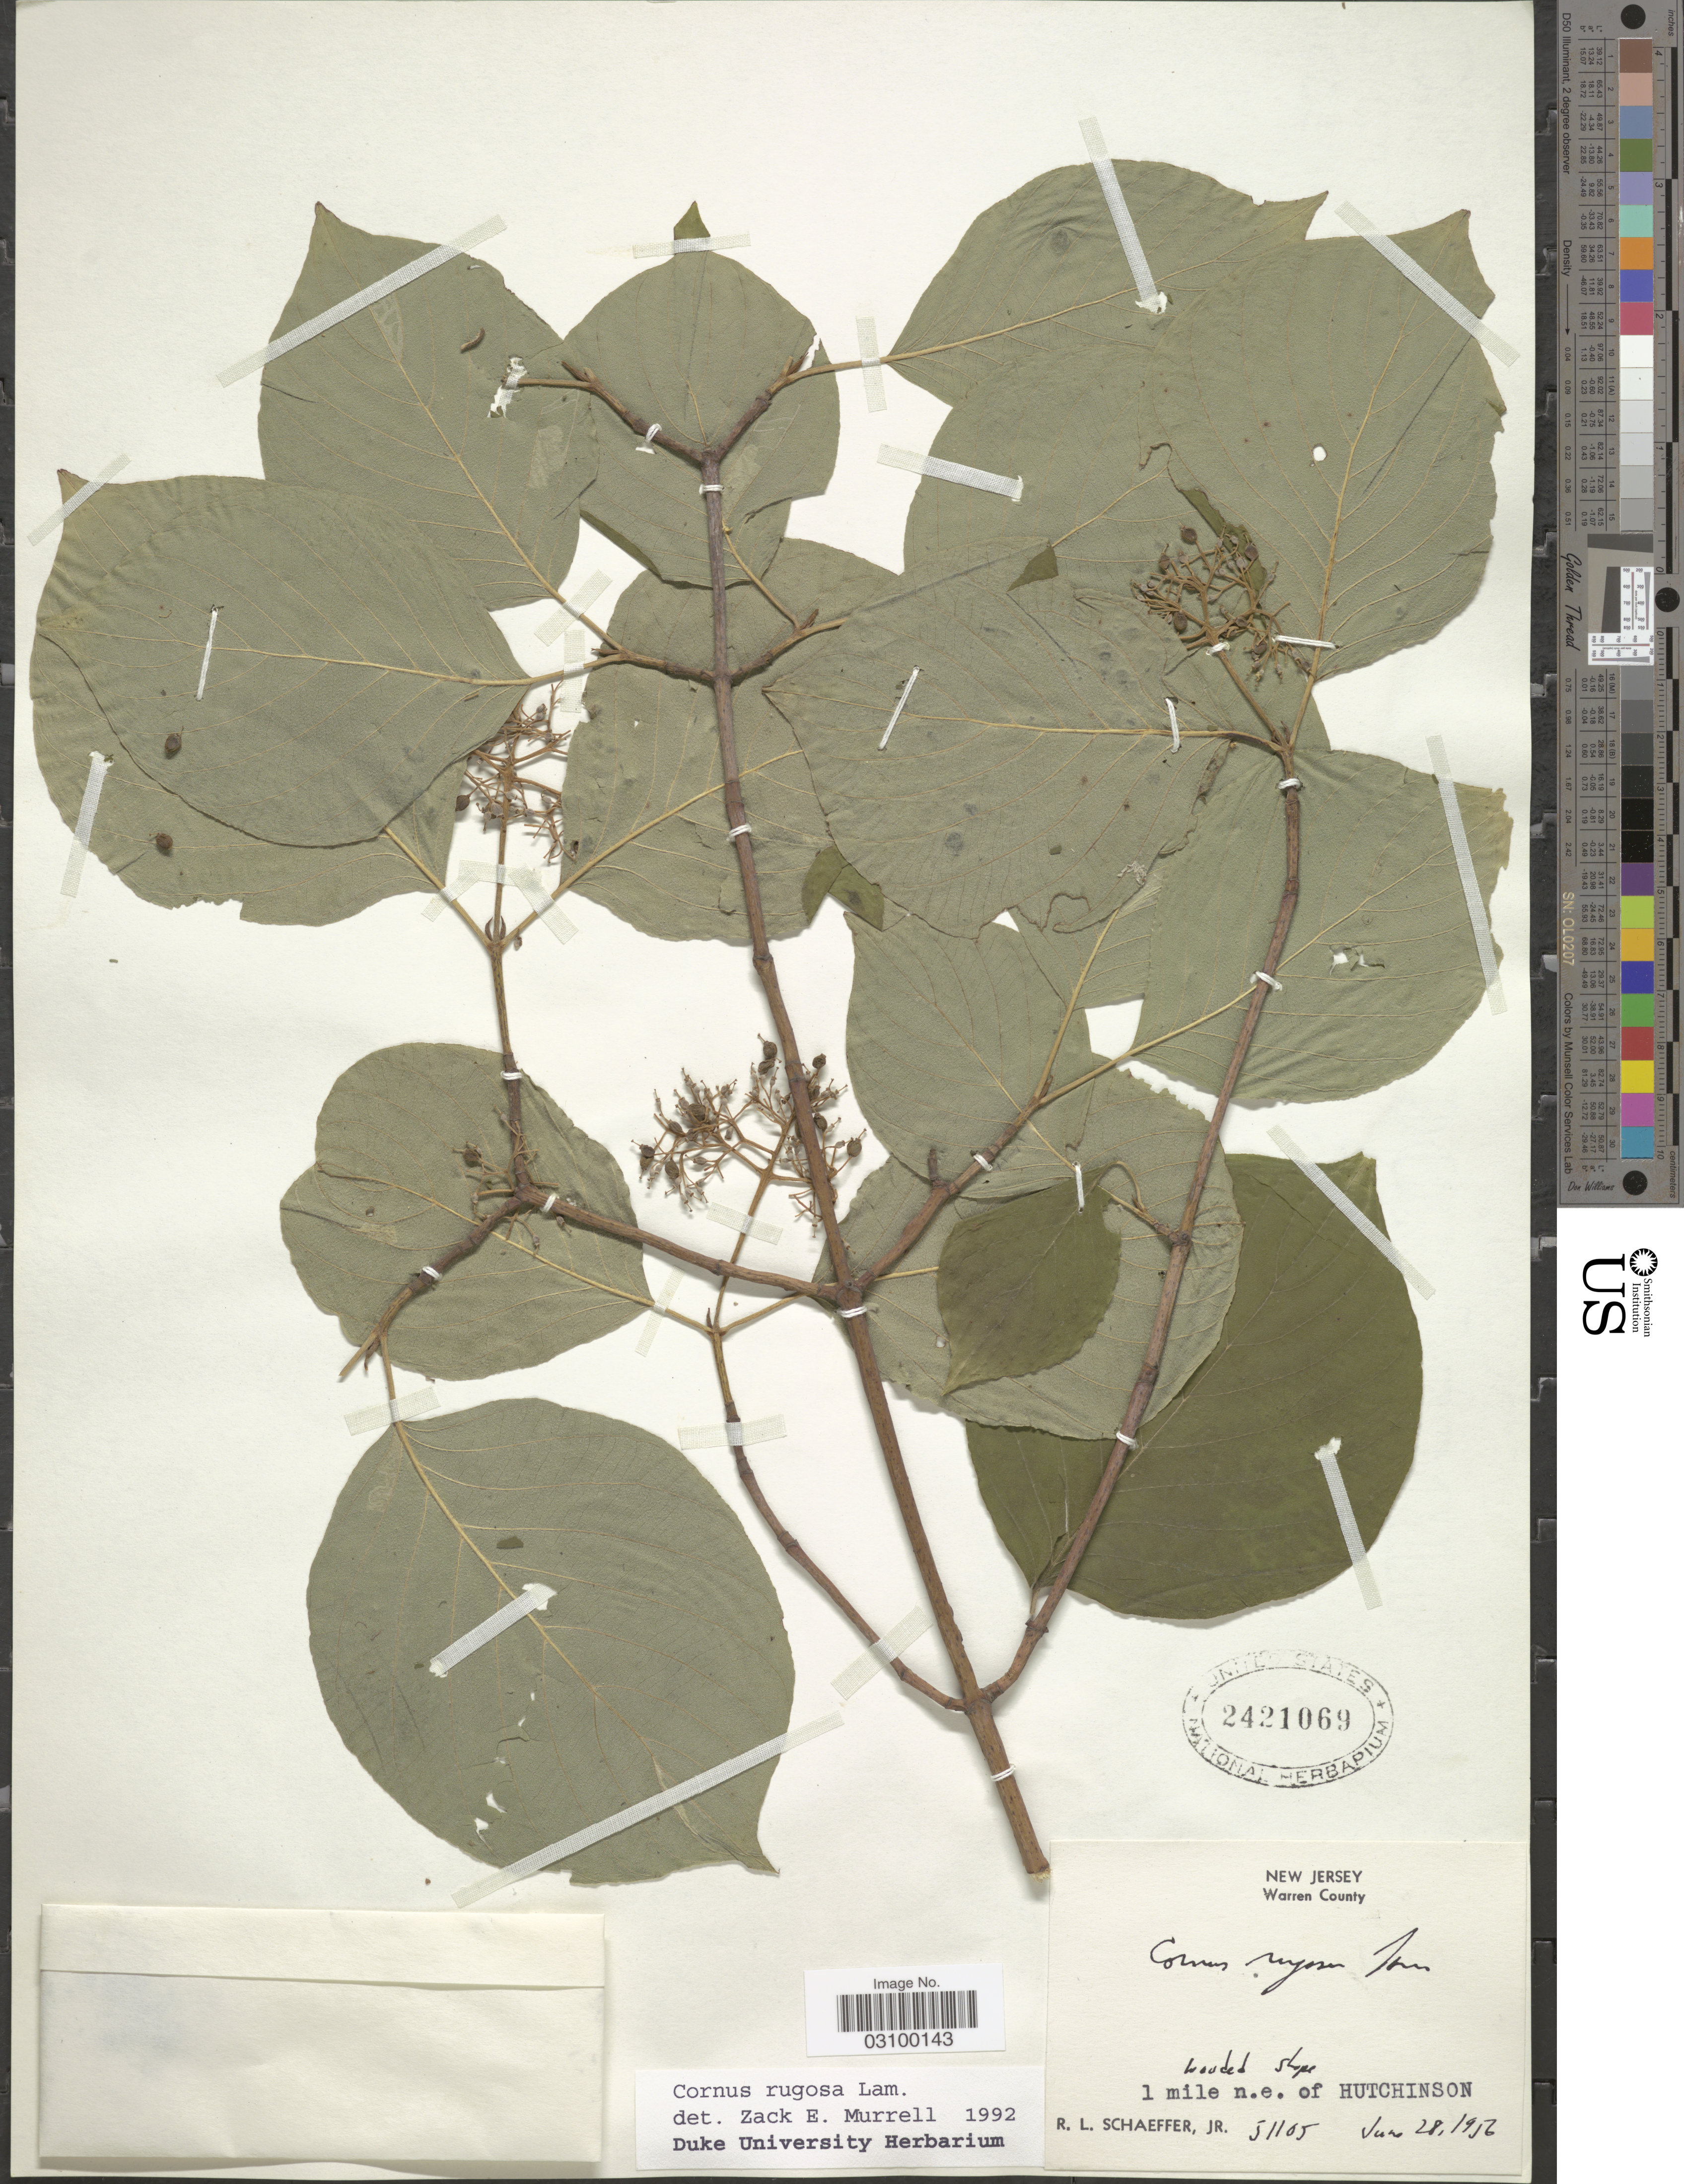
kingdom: Plantae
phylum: Tracheophyta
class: Magnoliopsida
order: Cornales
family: Cornaceae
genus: Cornus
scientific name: Cornus rugosa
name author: Lam.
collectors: R. L. Schaeffer Jr.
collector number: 51105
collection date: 1956-06-28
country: United States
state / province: New Jersey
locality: Warren County. 1 mile n.e. of Hutchinson.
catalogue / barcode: US 2421069